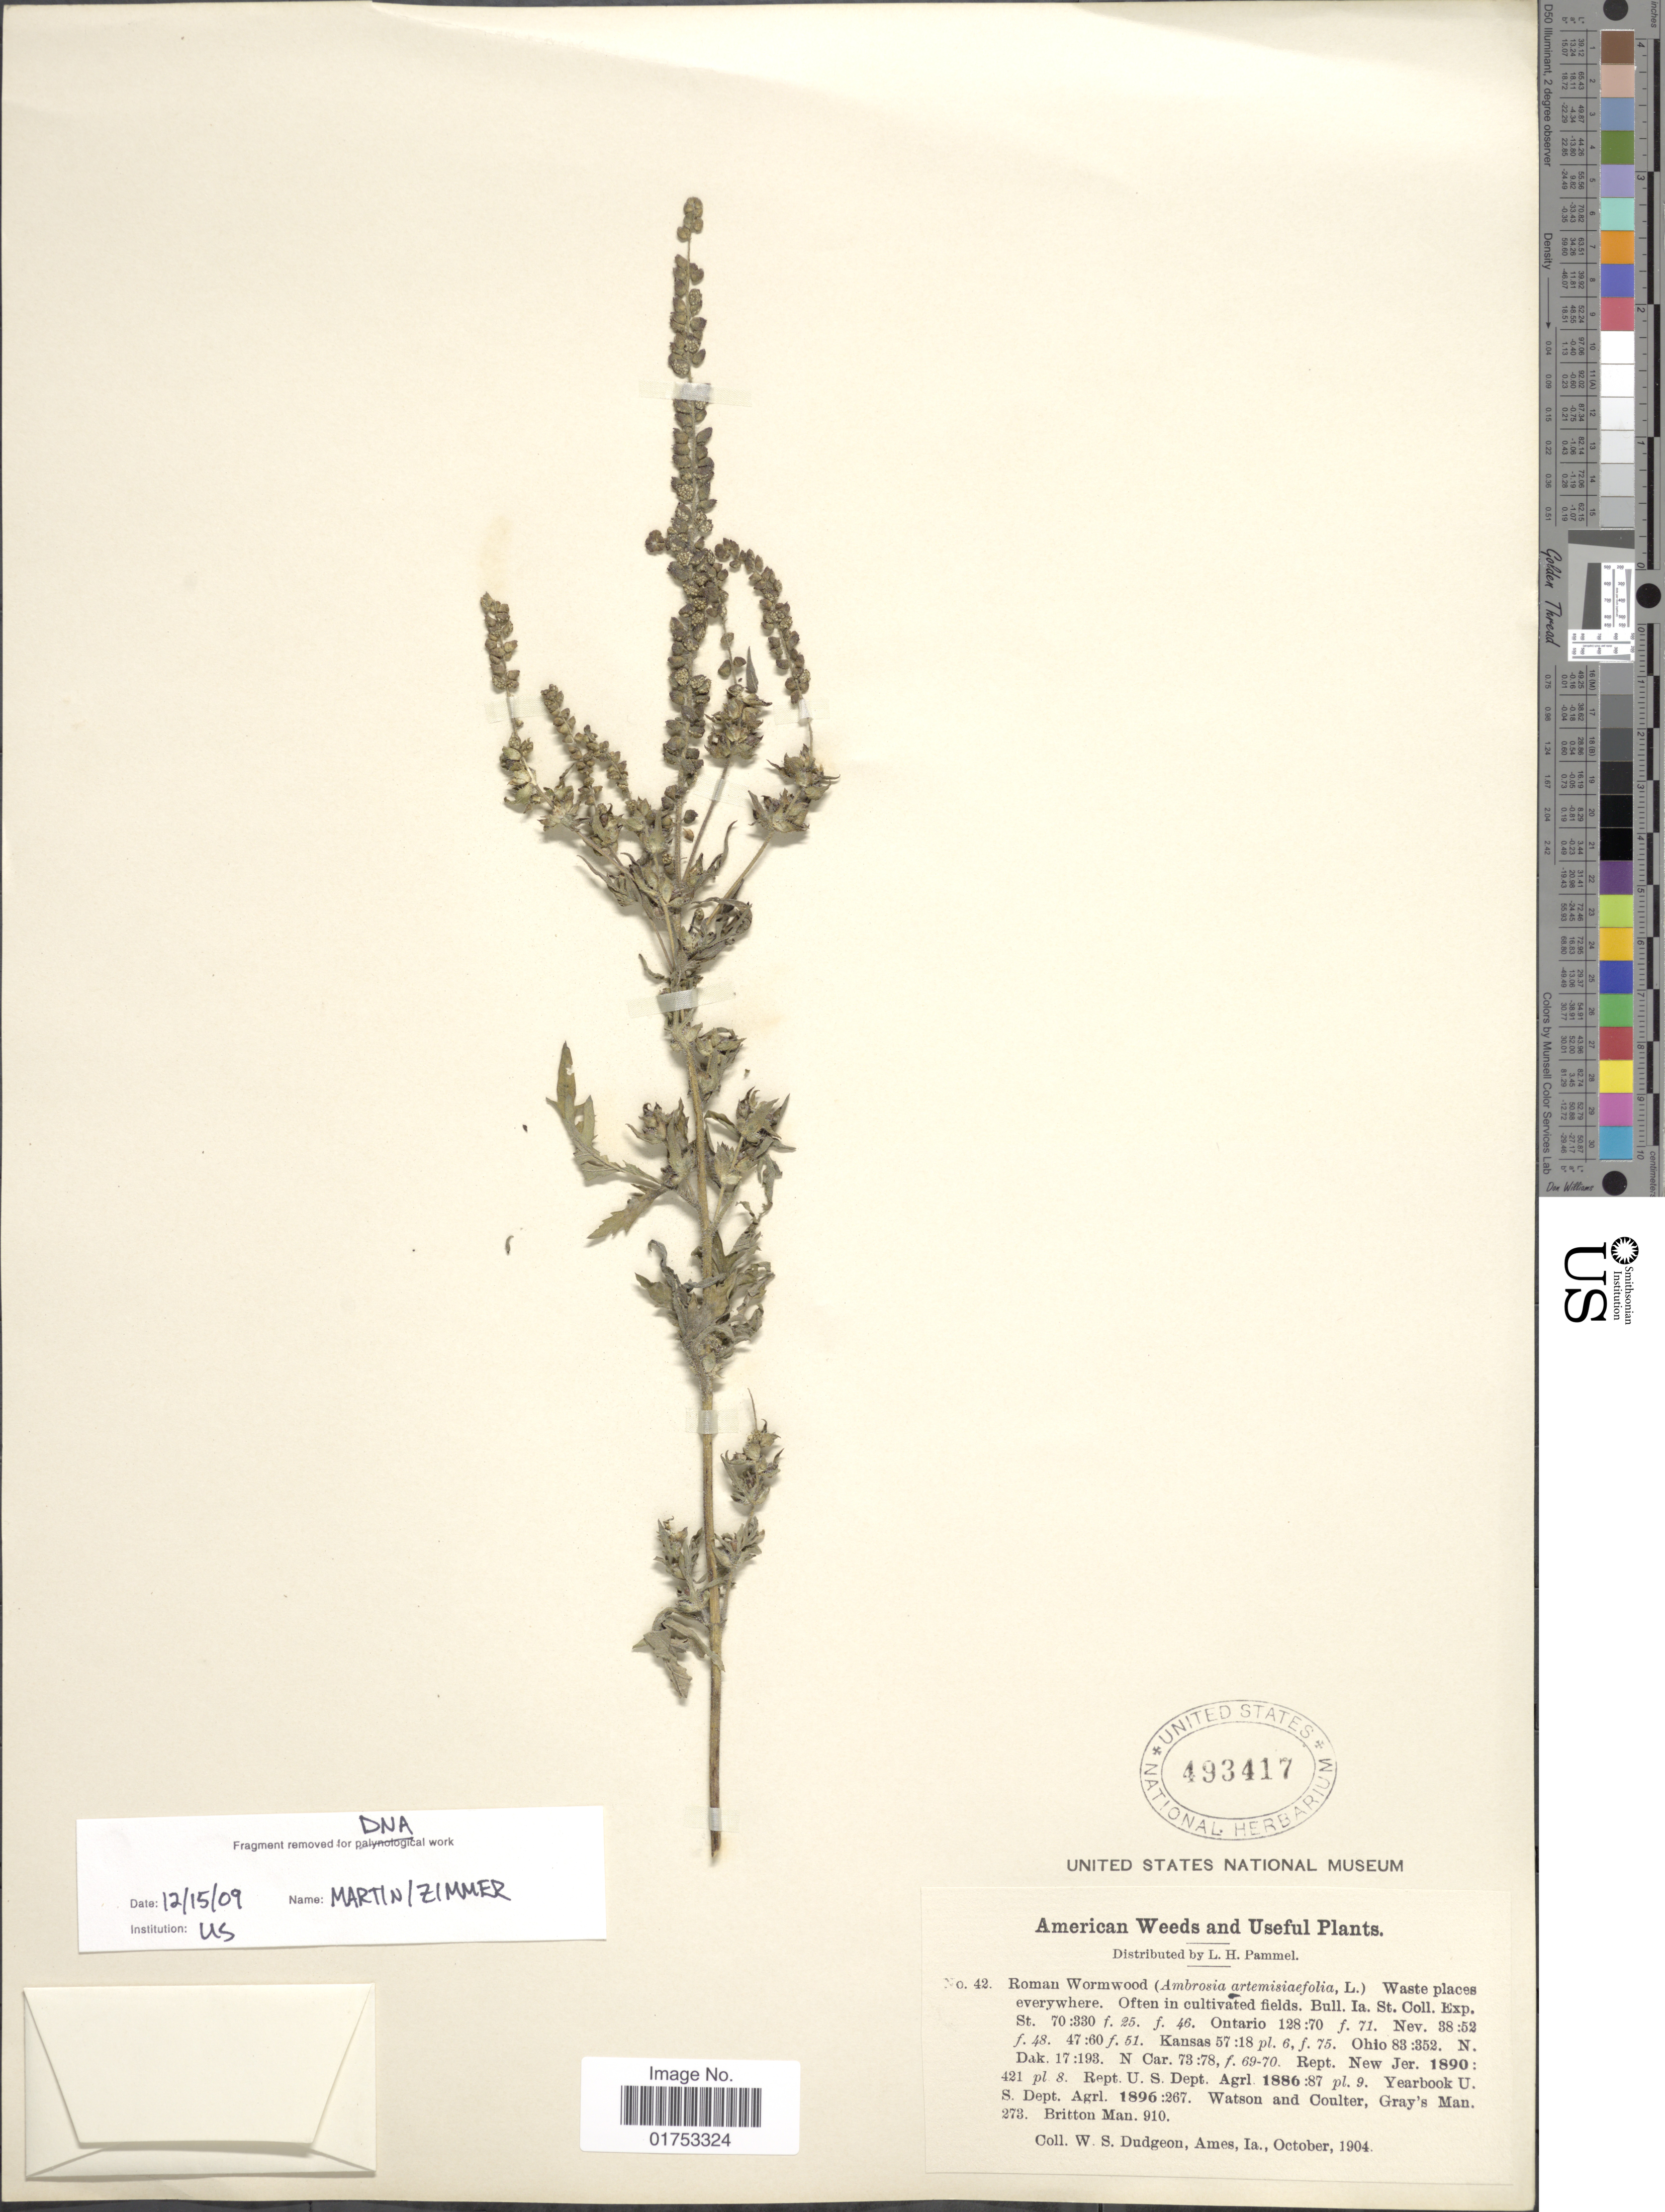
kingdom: Plantae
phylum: Tracheophyta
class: Magnoliopsida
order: Asterales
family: Asteraceae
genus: Ambrosia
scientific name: Ambrosia artemisiifolia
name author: L.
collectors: W. Dudgeon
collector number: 42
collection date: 1904-10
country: United States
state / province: Iowa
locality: Ames, Ia.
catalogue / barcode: US 493417